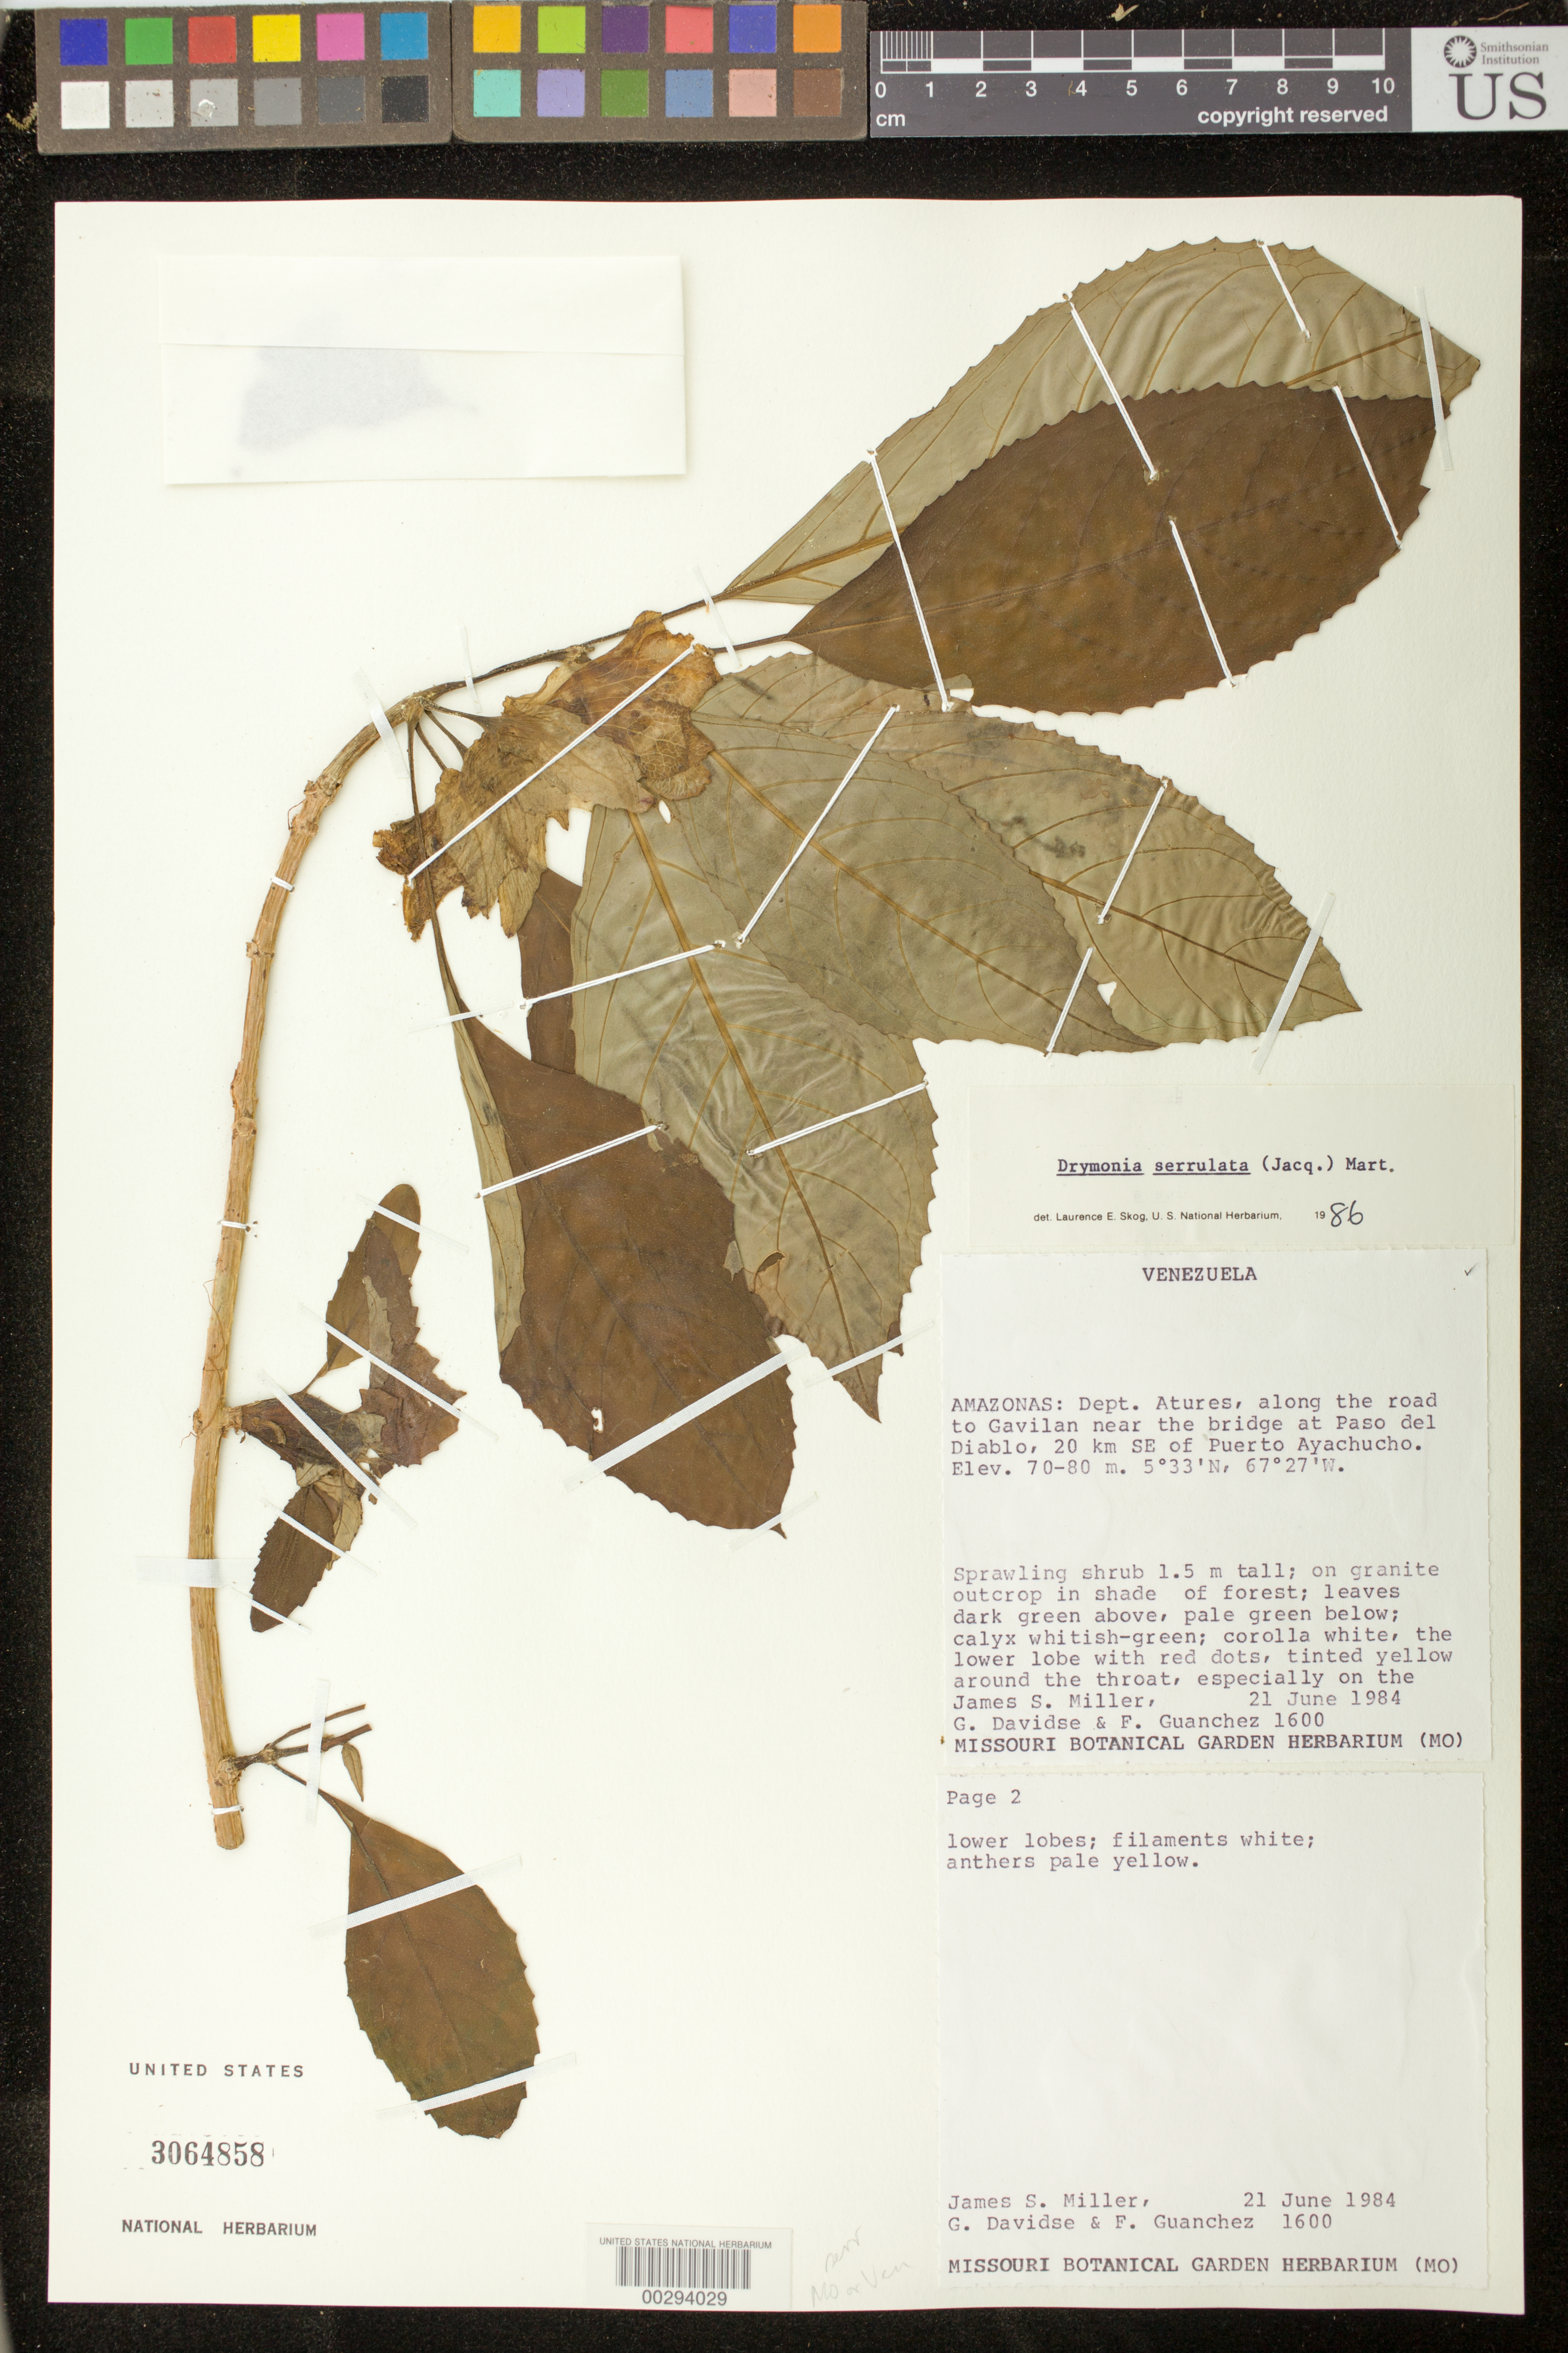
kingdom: Plantae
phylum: Tracheophyta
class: Magnoliopsida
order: Lamiales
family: Gesneriaceae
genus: Drymonia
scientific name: Drymonia serrulata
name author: (Jacq.) Mart.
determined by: Clark, J. L., (SEL), The Marie Selby Botanical Garden (UNITED STATES)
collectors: J. S. Miller, G. Davidse & F. Guánchez M.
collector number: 1600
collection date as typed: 21 Jun 1984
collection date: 1984-06-21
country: Venezuela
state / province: Amazonas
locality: Atures Dept., along the road to Gavilan near the bridge at Paso del Diablo, 20 km SE of Puerto Ayachucho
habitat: Forest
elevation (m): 70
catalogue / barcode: US 3064858